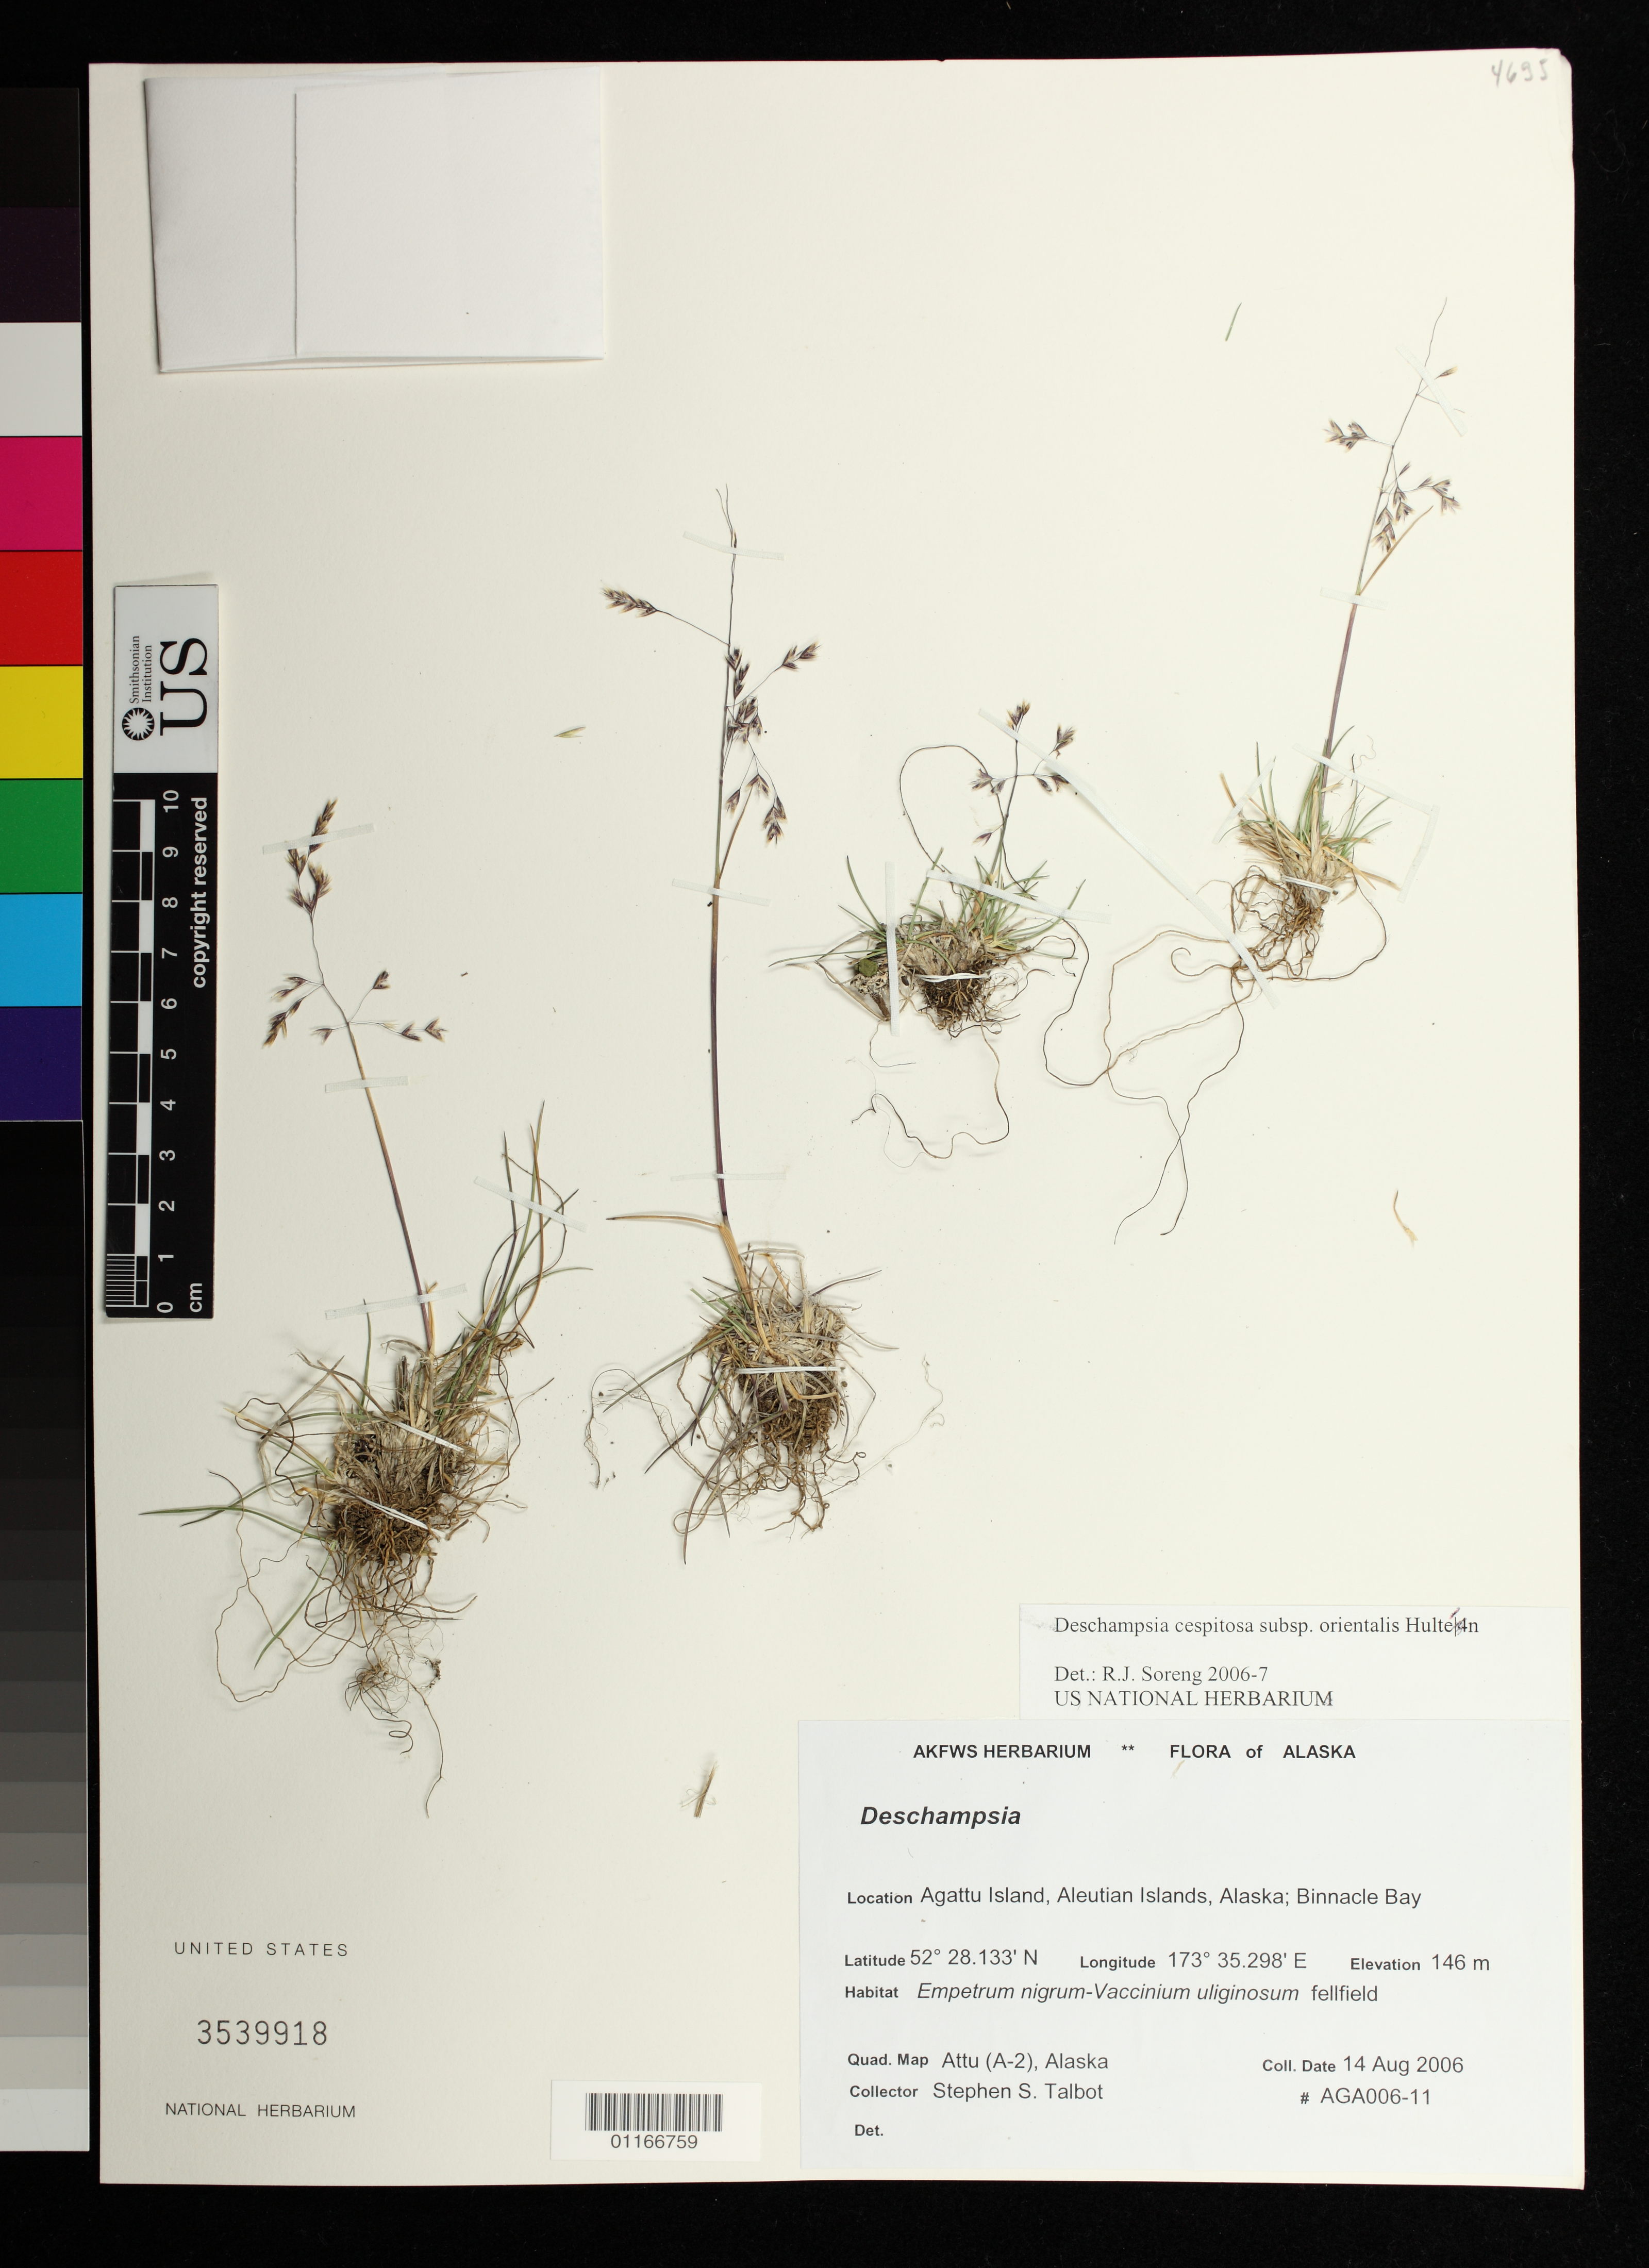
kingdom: Plantae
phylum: Tracheophyta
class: Liliopsida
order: Poales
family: Poaceae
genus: Deschampsia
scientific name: Deschampsia cespitosa subsp. orientalis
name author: Hultén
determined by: Soreng, Robert J., Research Associate (BOT), Smithsonian Institution - National Museum of Natural History (UNITED STATES)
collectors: S. S. Talbot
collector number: AGA006-11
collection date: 2006-08-14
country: United States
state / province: Alaska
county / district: Aleutian Islands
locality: Agattu Island, Binnacle Bay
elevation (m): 146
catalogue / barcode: US 3539918